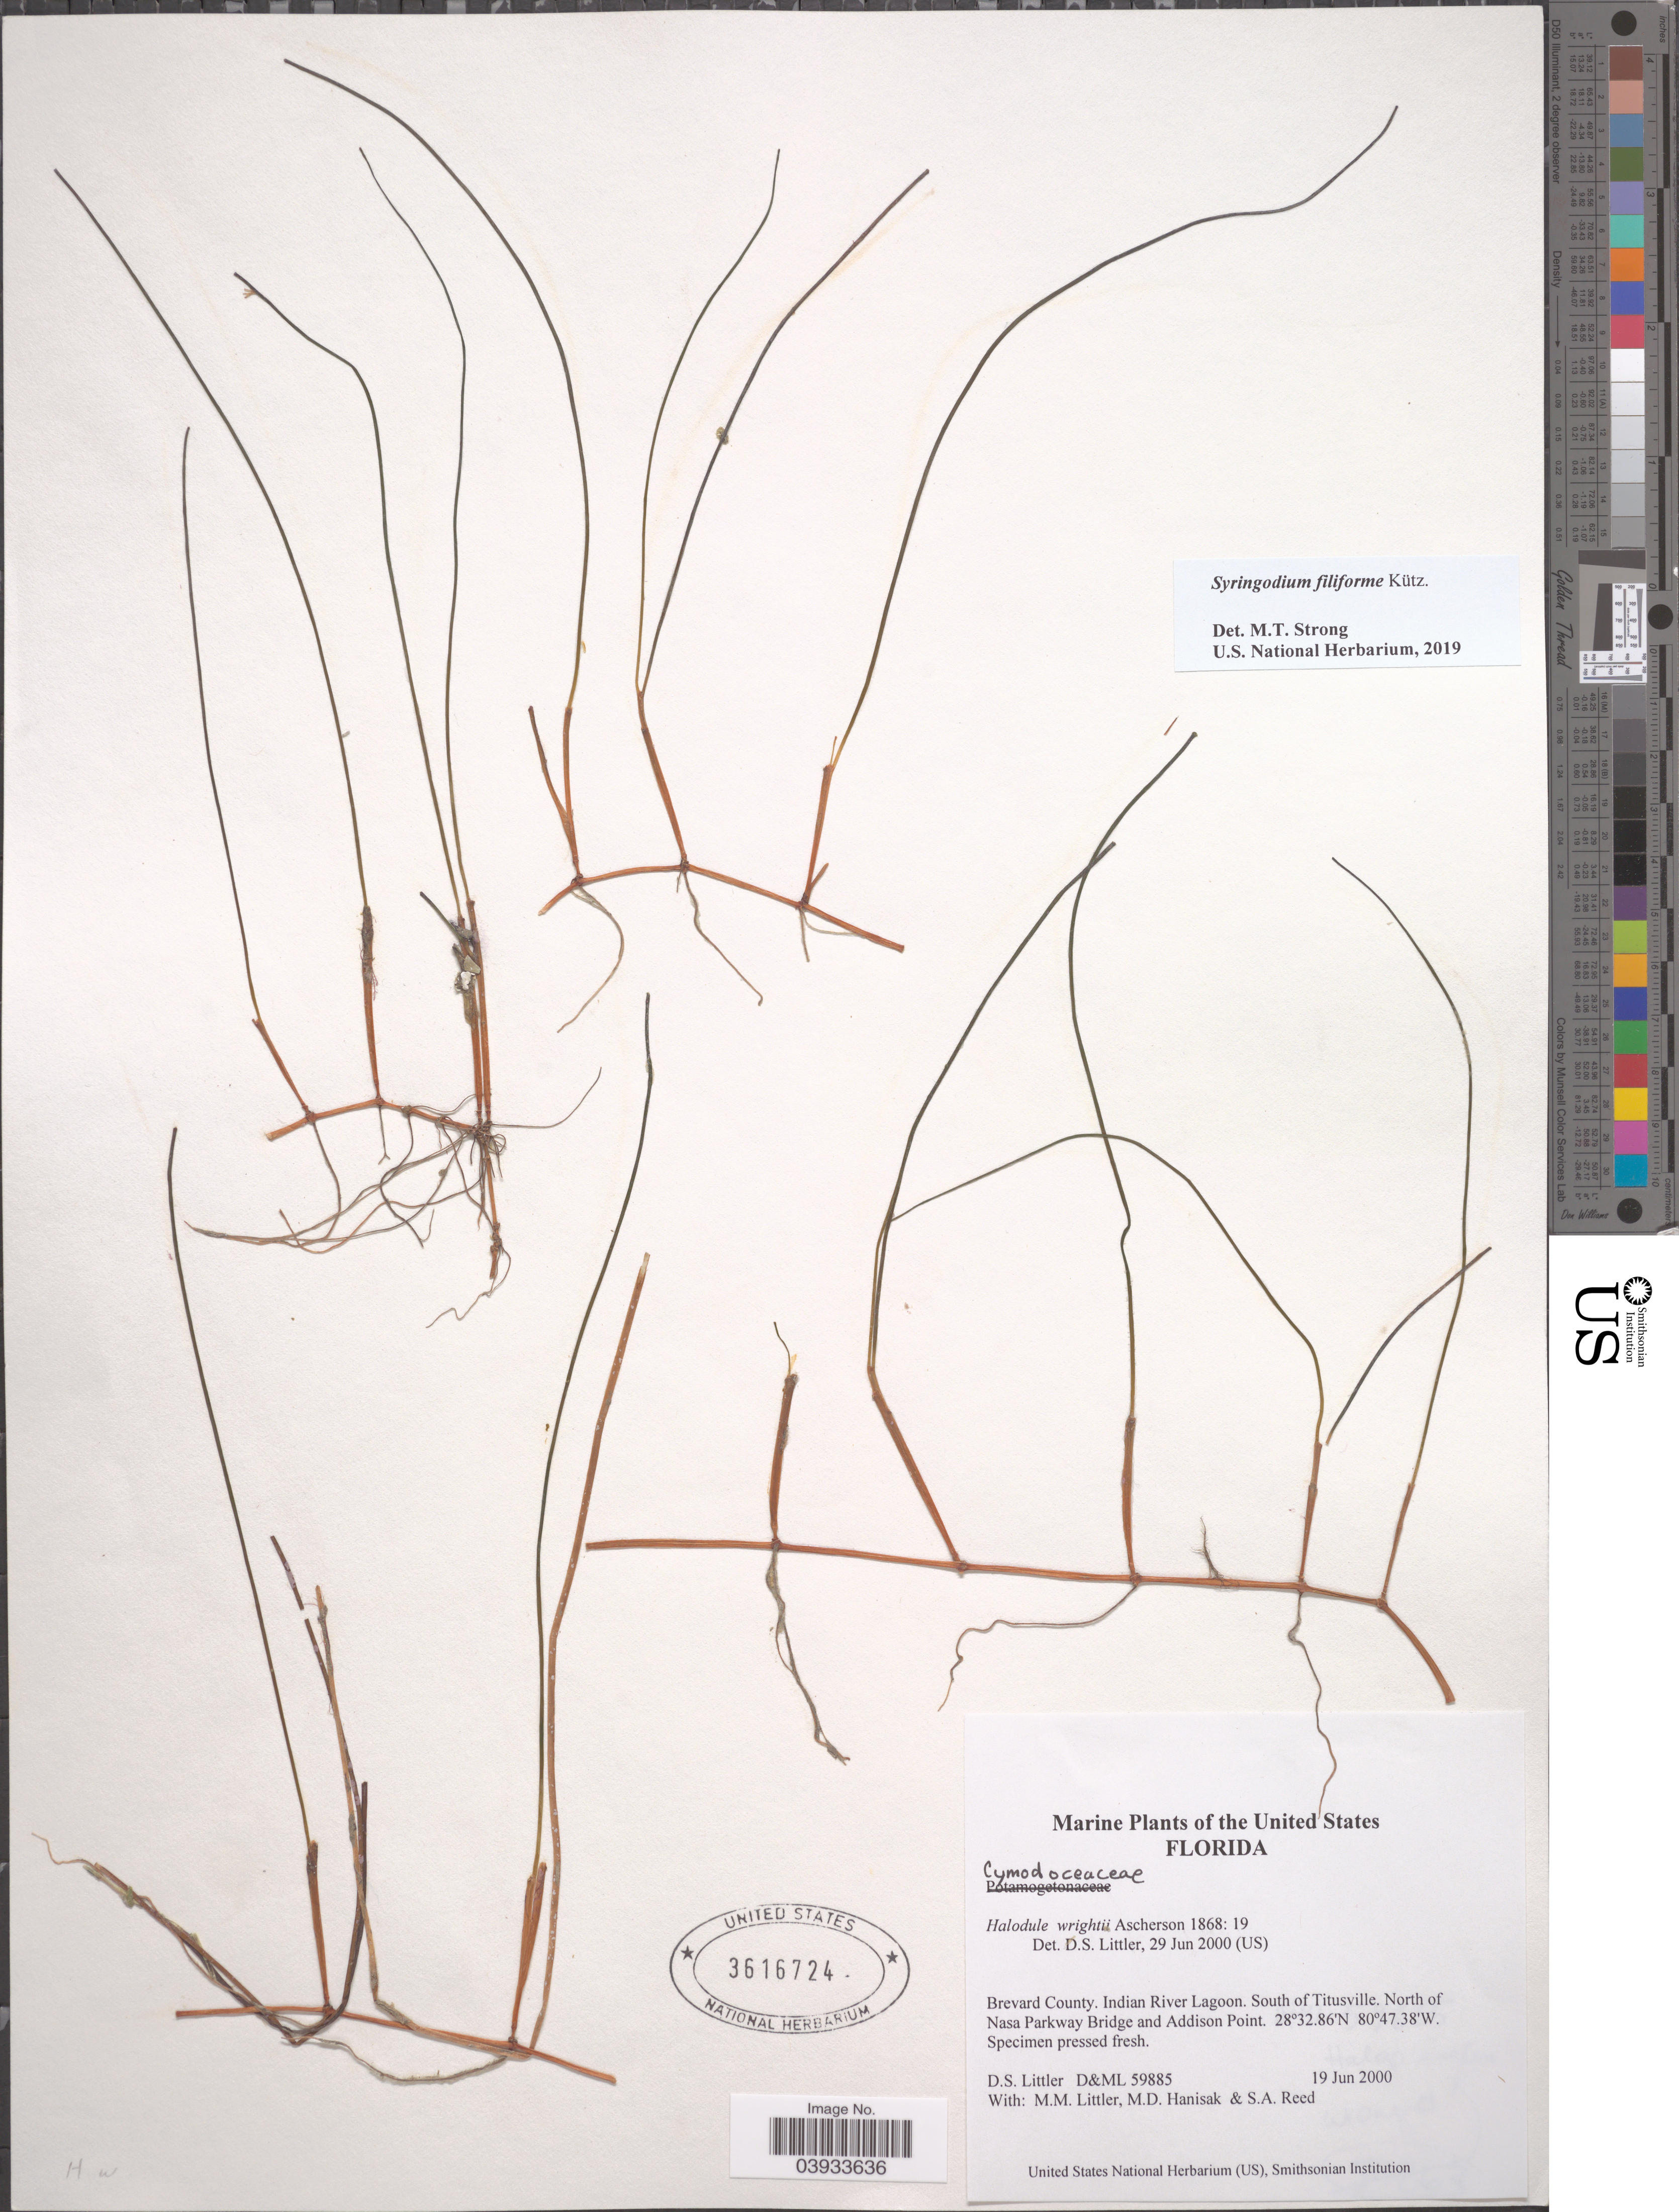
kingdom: Plantae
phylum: Tracheophyta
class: Liliopsida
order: Alismatales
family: Cymodoceaceae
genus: Syringodium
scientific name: Syringodium filiforme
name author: Kütz.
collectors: D. S. Littler, M. Hanisak & S. Reed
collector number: D&ML59885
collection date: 2000-06-19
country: United States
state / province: Florida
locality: Brevard County. Indian River Lagoon. South of Titusville. North of Nasa Parkway Bridge and Addison Point.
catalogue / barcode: US 3616724